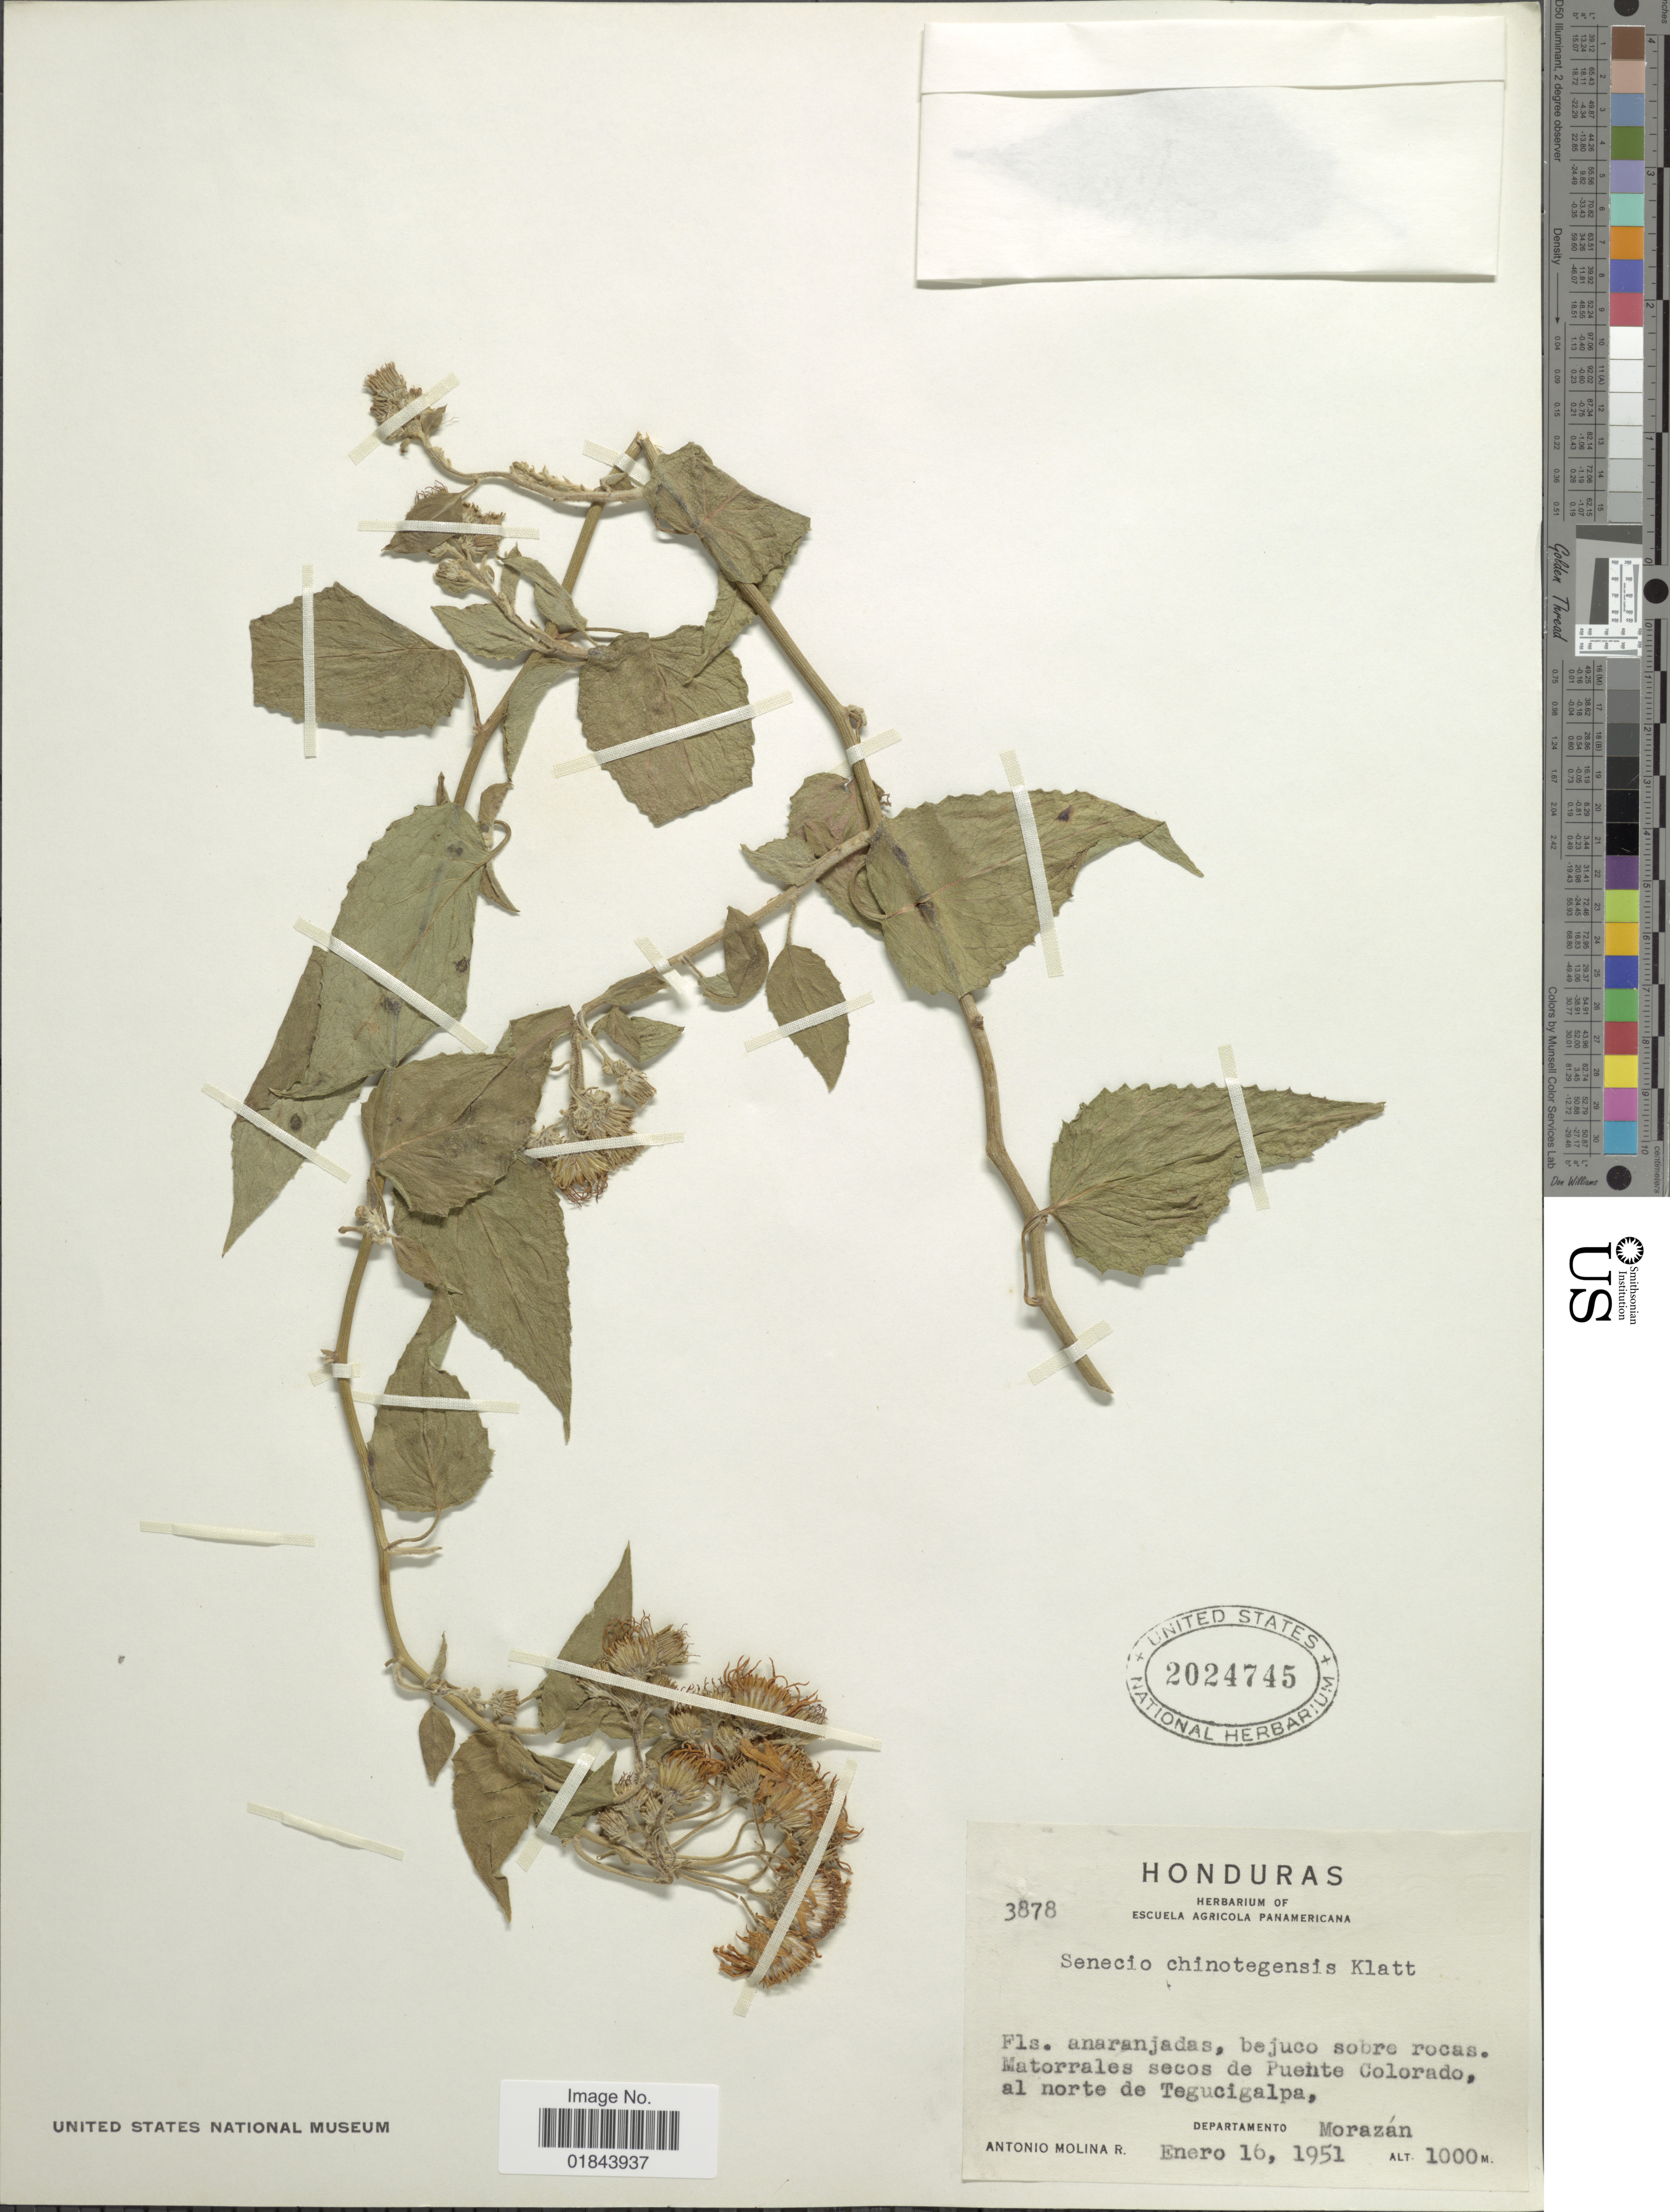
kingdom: Plantae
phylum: Tracheophyta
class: Magnoliopsida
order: Asterales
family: Asteraceae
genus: Pseudogynoxys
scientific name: Pseudogynoxys haenkei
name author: (DC.) Cabrera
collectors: A. Molina R.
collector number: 3878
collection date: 1951-01-16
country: Honduras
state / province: Fco. Morazán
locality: Matorrales secos de Puente Colorado, al norte de Tegucigalpa, Departamento Morazán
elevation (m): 1000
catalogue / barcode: US 2024745